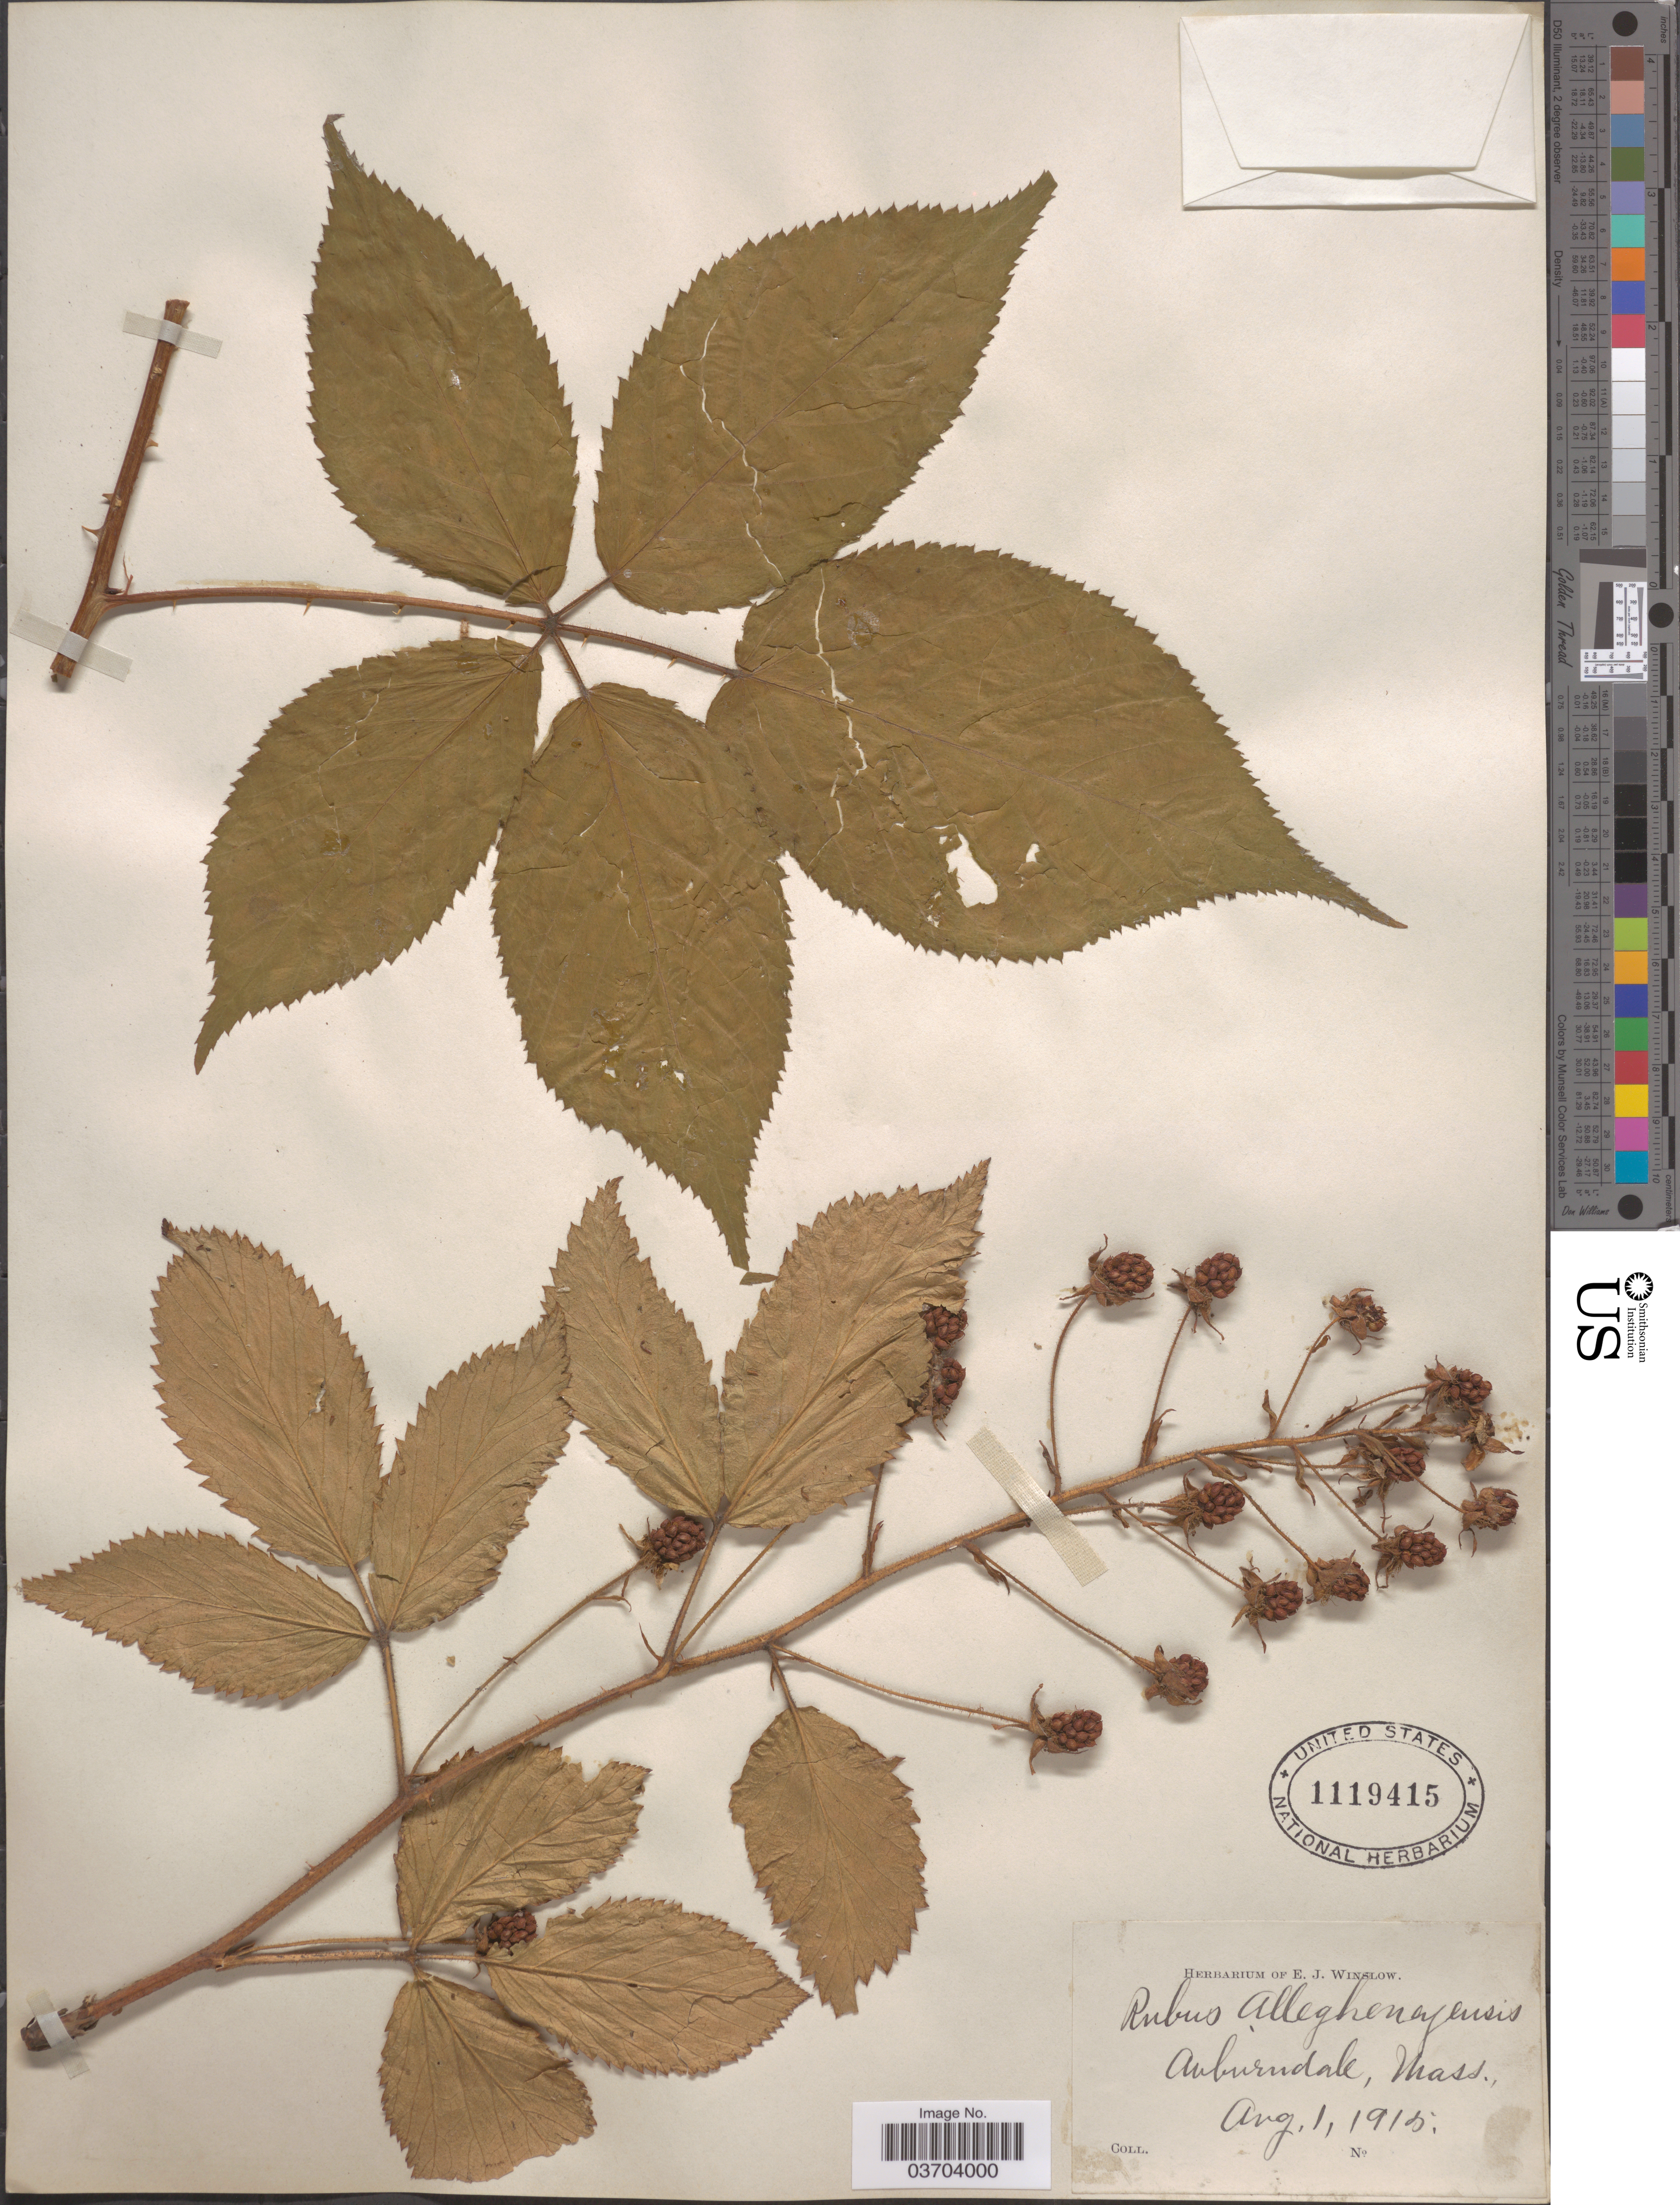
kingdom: Plantae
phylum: Tracheophyta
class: Magnoliopsida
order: Rosales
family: Rosaceae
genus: Rubus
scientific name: Rubus allegheniensis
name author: Porter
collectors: ex herb. E. J. Winslow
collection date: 1915-08-01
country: United States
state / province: Massachusetts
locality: Auburndale.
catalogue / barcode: US 1119415